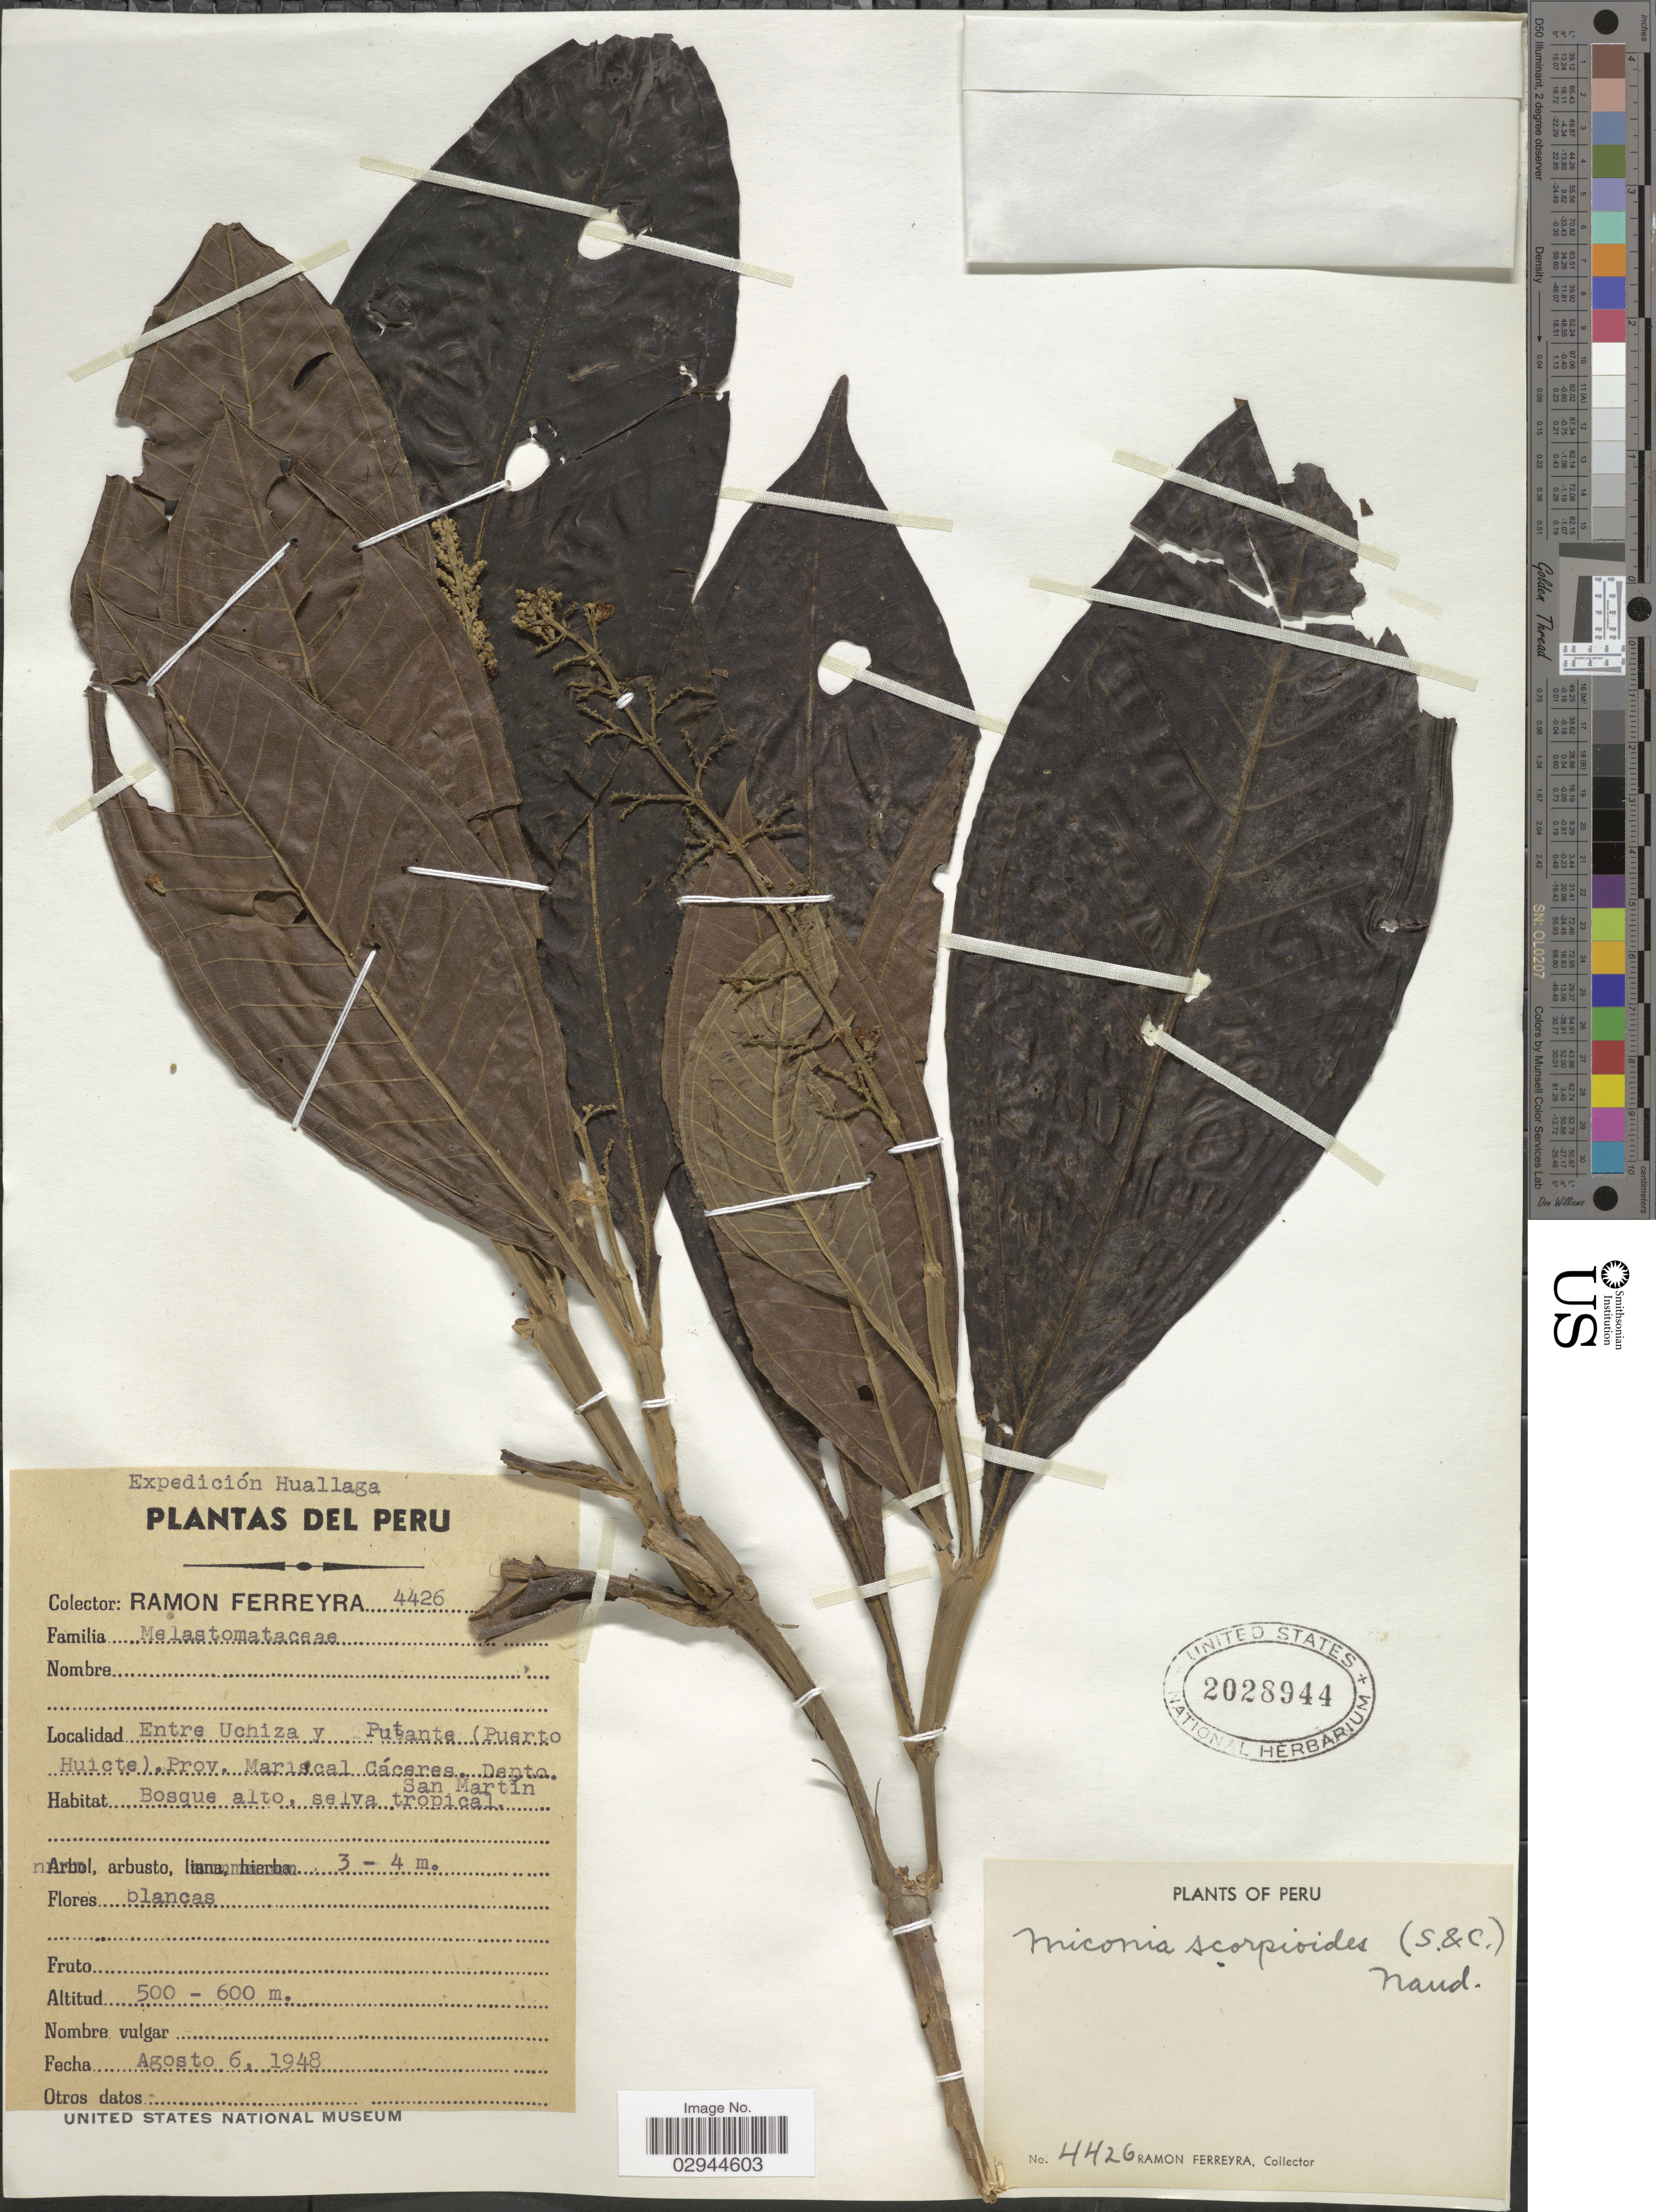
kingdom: Plantae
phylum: Tracheophyta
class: Magnoliopsida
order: Myrtales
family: Melastomataceae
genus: Miconia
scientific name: Miconia trinervia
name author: (Sw.) D. Don ex Loudon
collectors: R. A. Ferreyra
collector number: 4426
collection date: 1948-08-06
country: Peru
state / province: San Martín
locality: Entre Uchiza y Putante (Puerto Huicte), Prov. Mariscal Cáceres, Dept. San Martín.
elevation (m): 500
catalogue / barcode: US 2028944